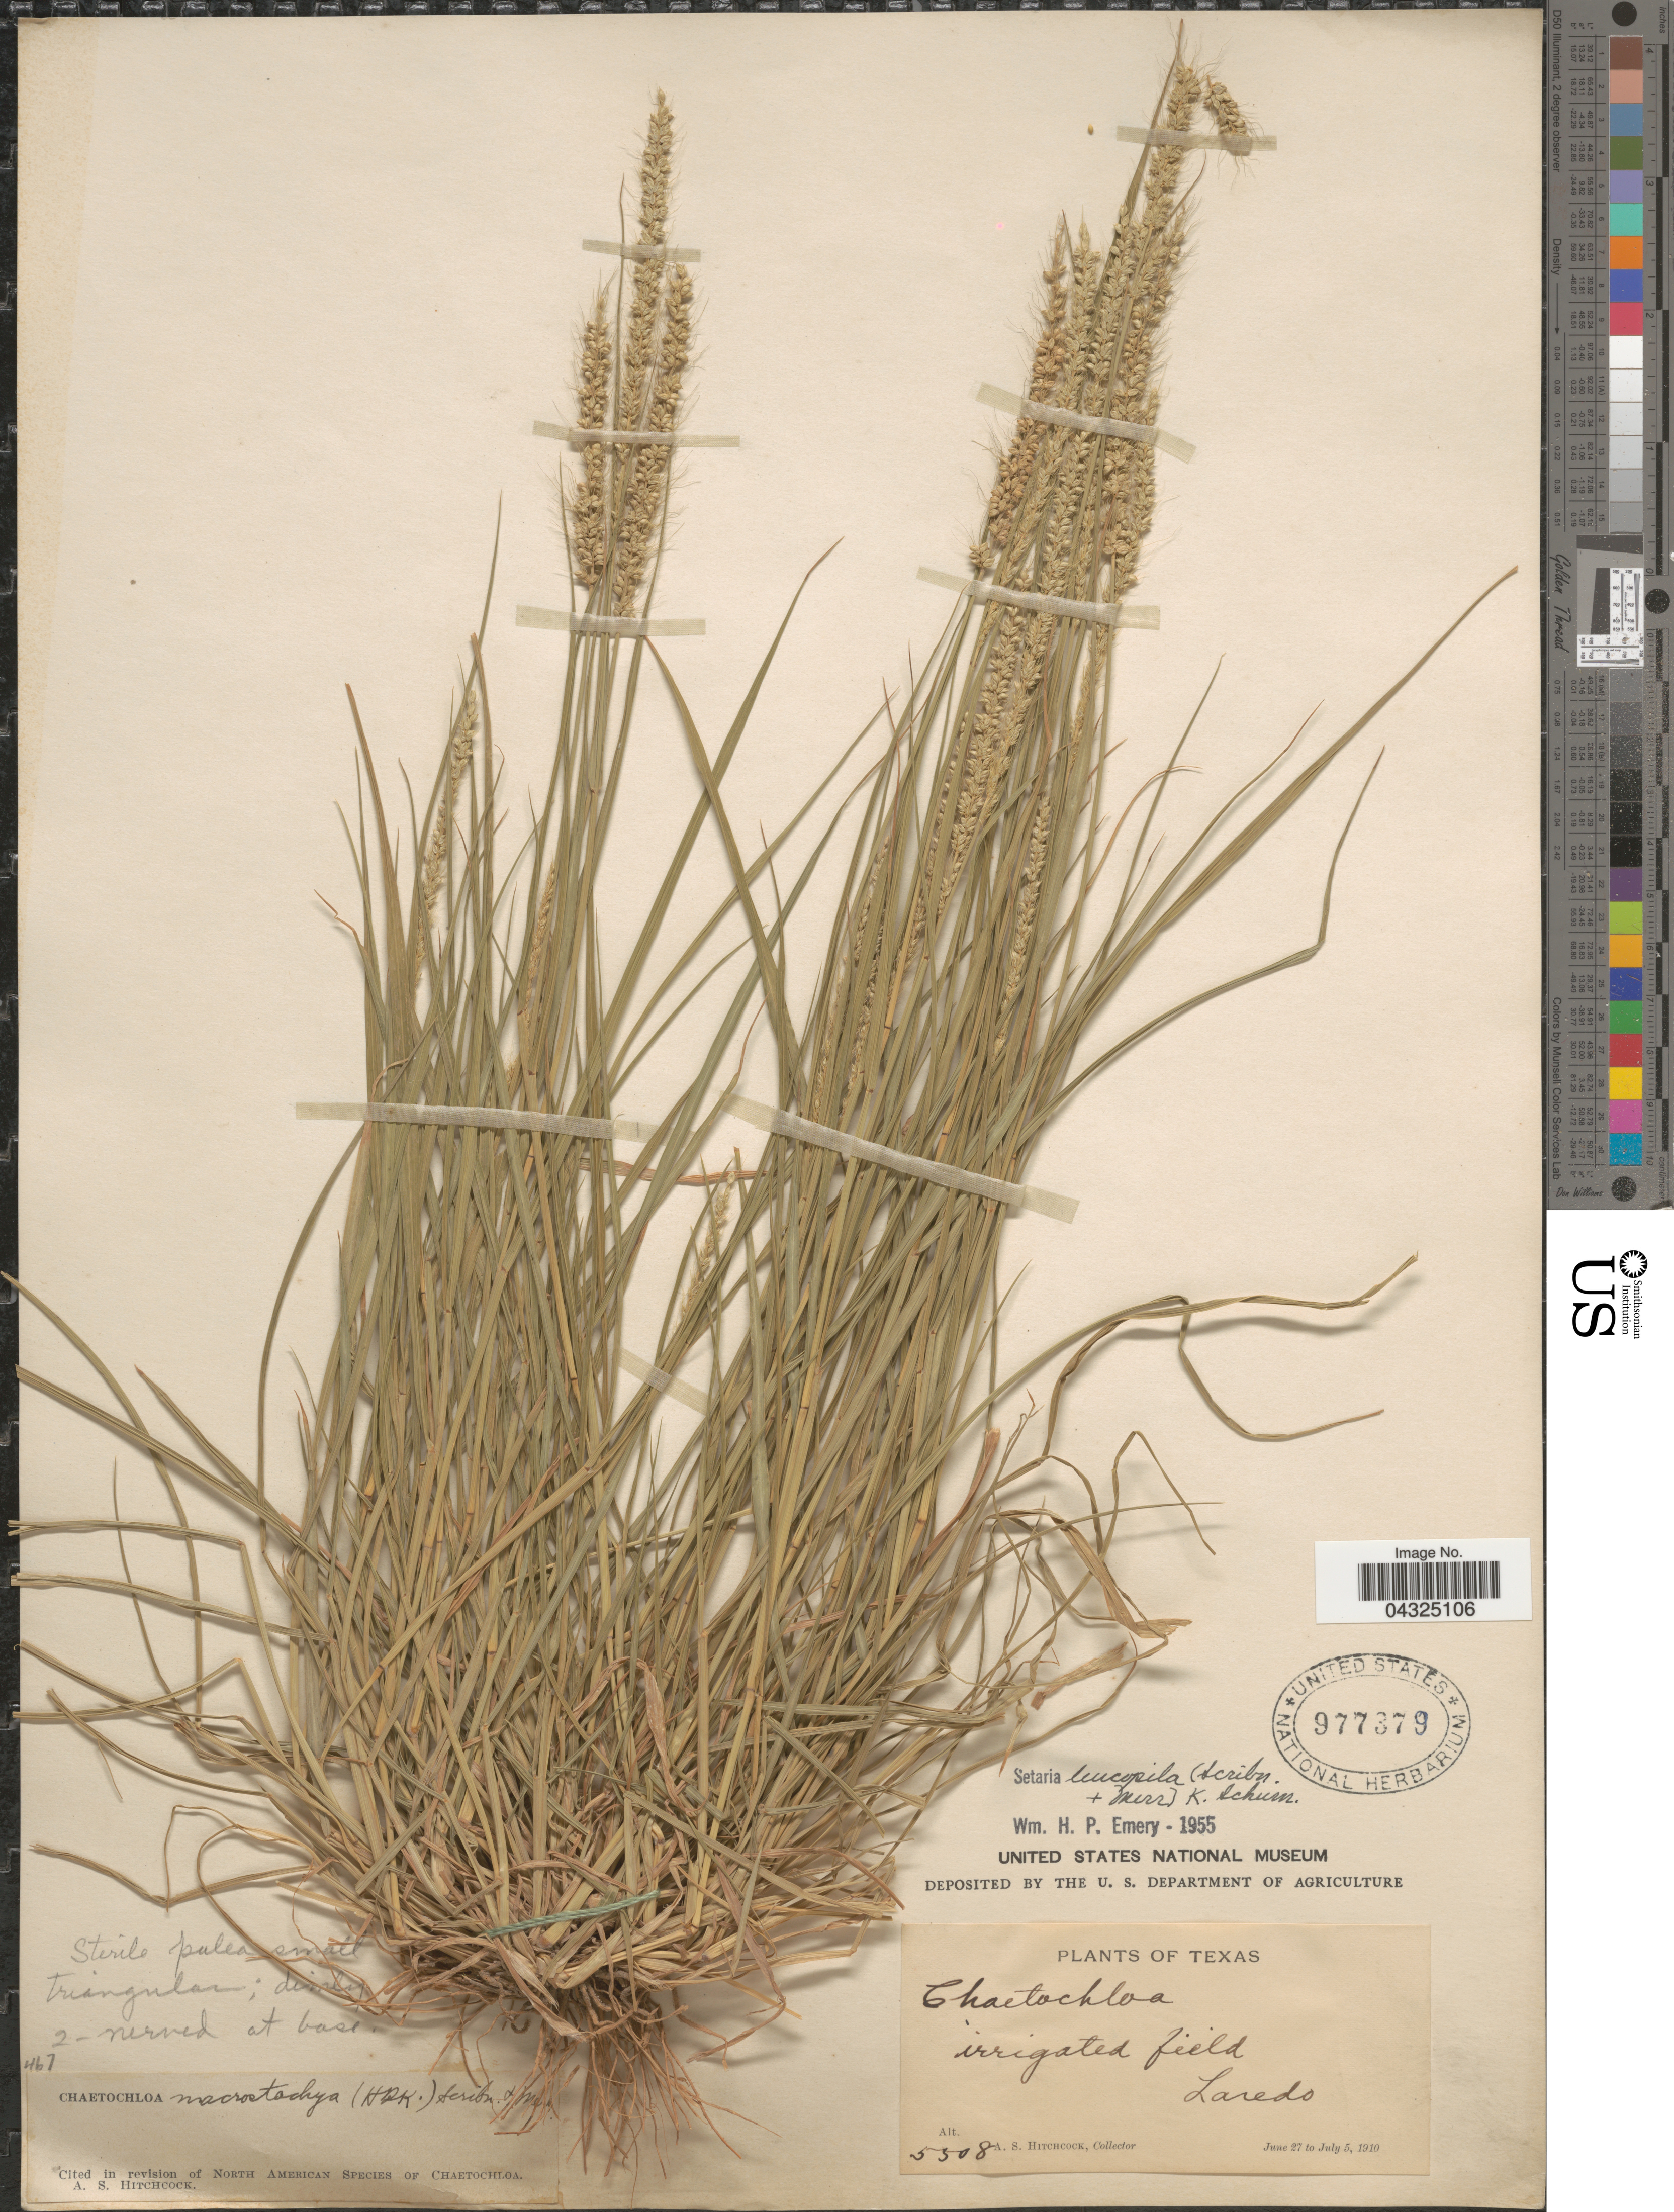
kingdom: Plantae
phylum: Tracheophyta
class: Liliopsida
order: Poales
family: Poaceae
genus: Setaria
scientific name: Setaria leucopila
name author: (Scribn. & Merr.) K. Schum.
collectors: A. S. Hitchcock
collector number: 5508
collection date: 1910-06-27/1910-07-05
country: United States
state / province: Texas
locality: Irrigated field. Laredo.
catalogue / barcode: US 977379